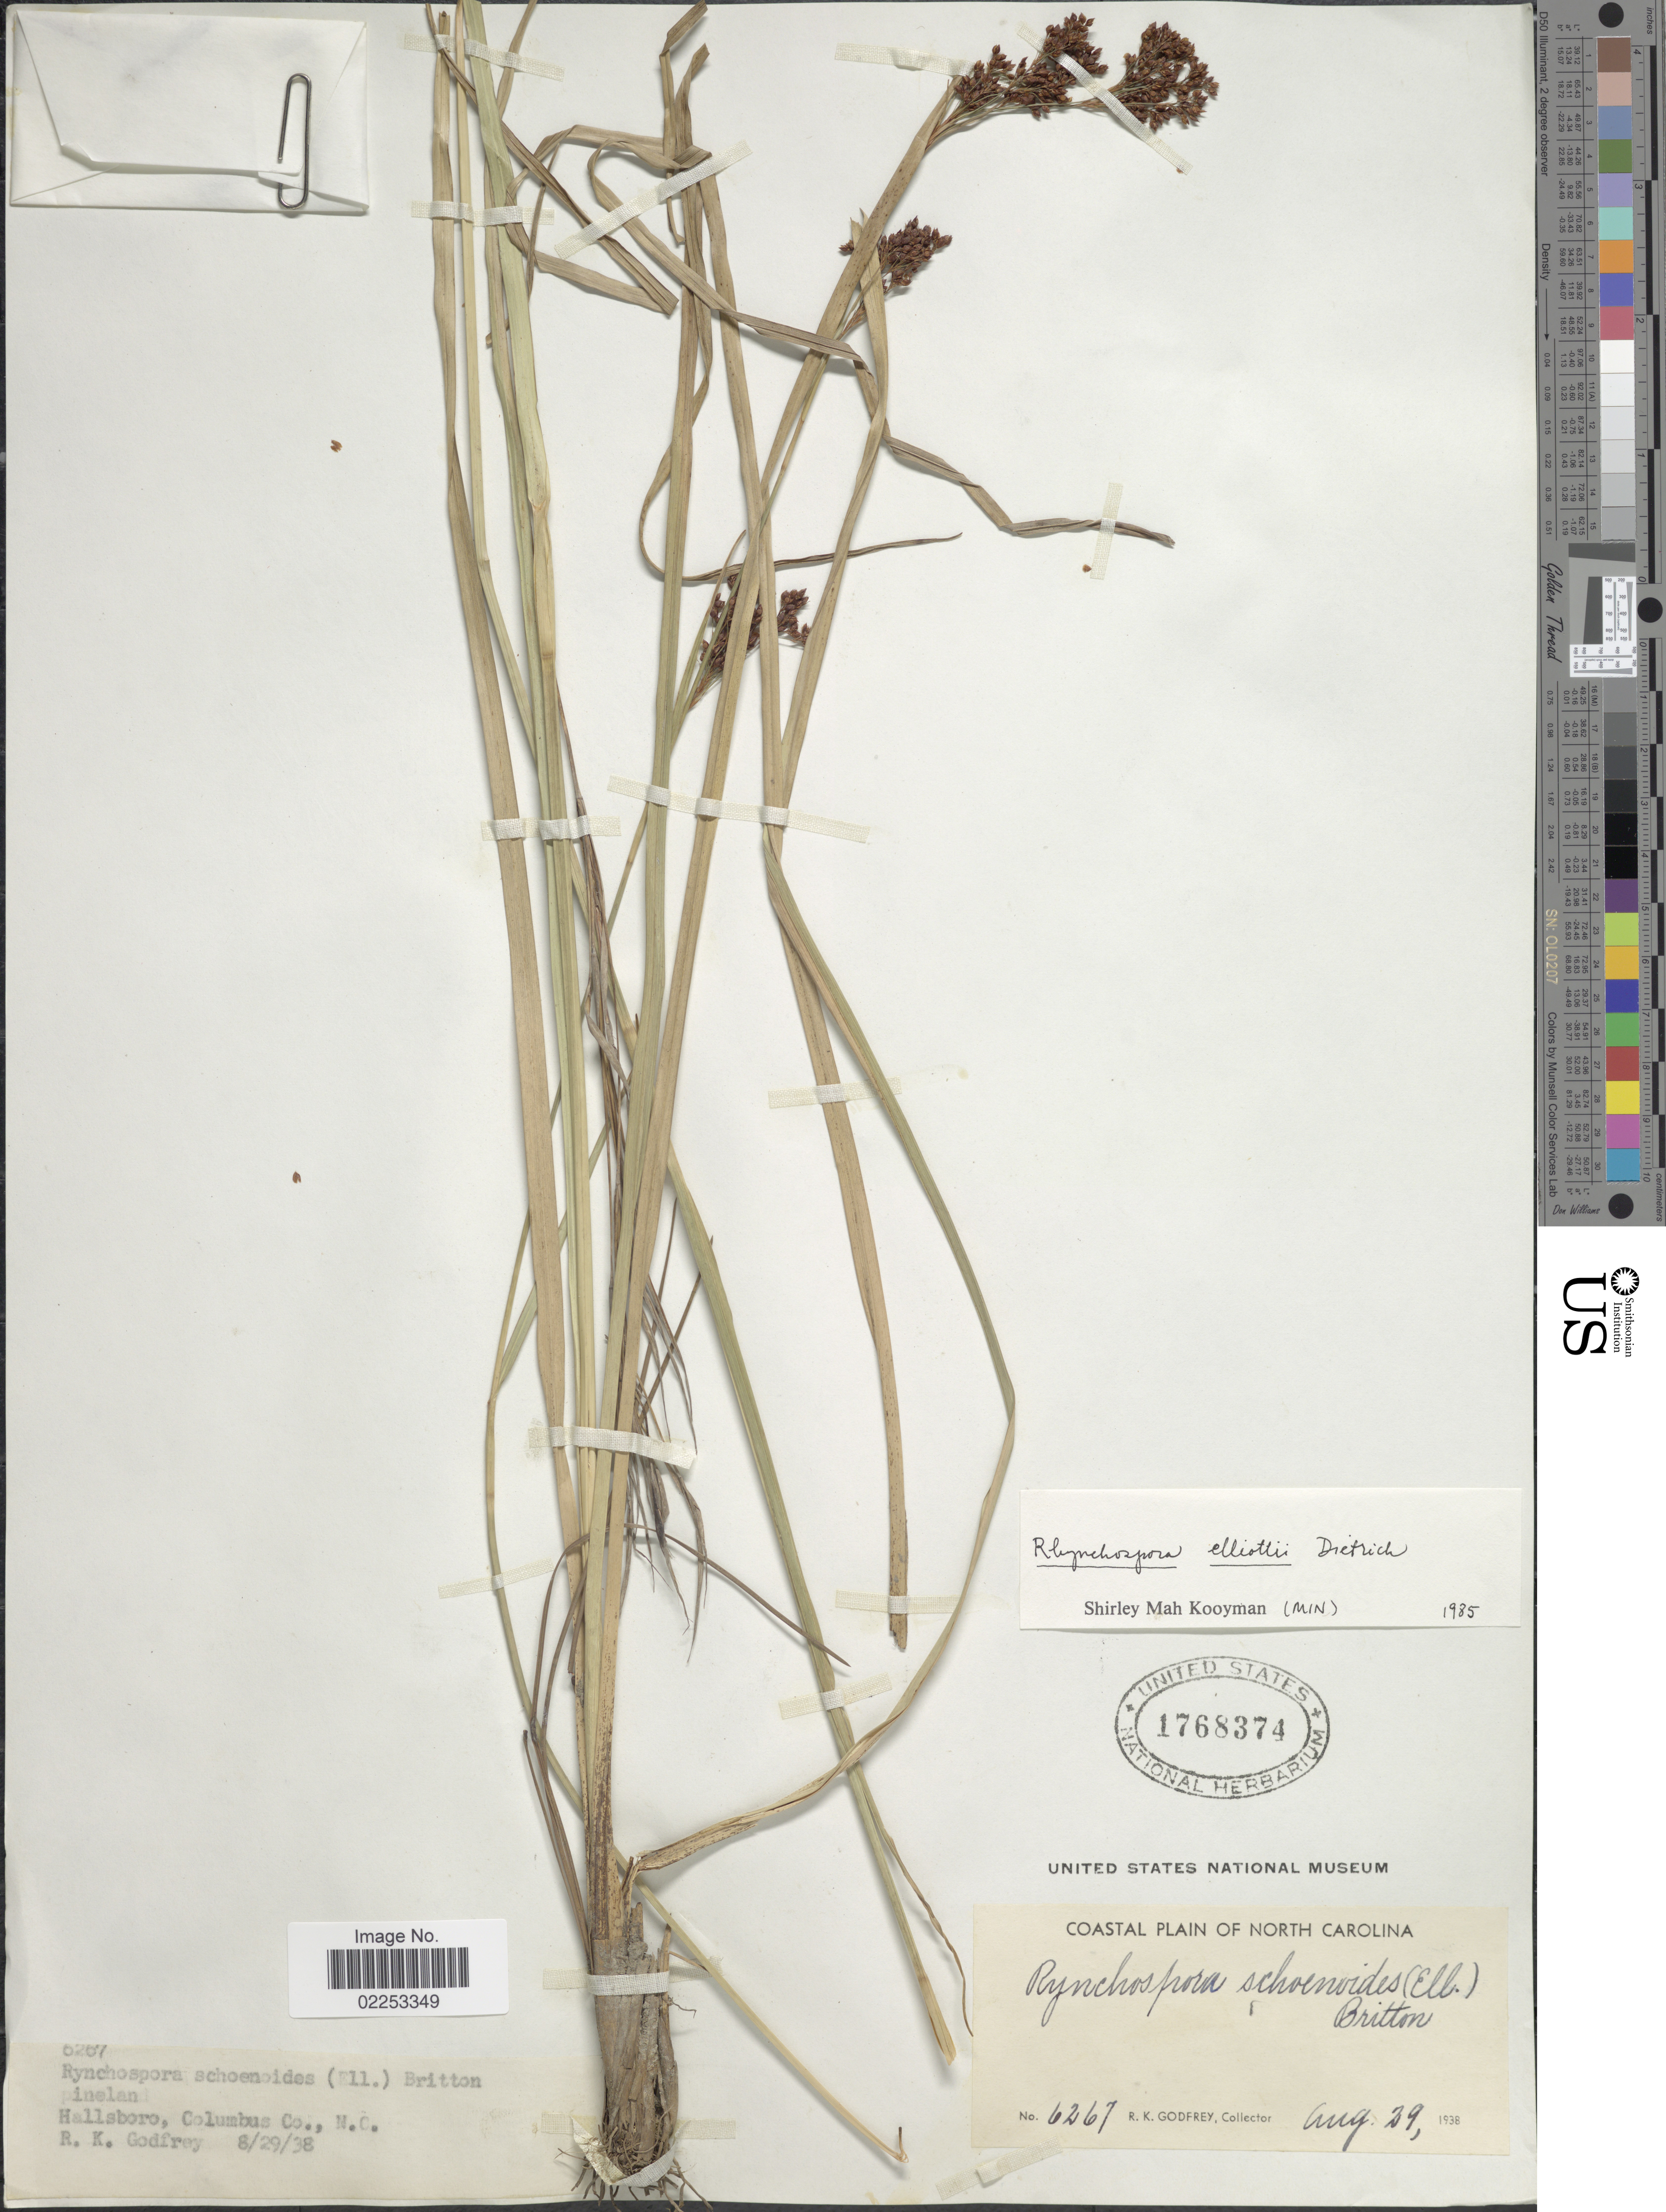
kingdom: Plantae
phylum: Tracheophyta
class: Liliopsida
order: Poales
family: Cyperaceae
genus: Rhynchospora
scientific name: Rhynchospora elliottii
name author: A. Dietr.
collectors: R. K. Godfrey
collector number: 6267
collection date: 1938-08-29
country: United States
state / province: North Carolina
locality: Pineland, Hallsboro, Columbus Co, Coastal plain of North Carolina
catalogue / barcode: US 1768374